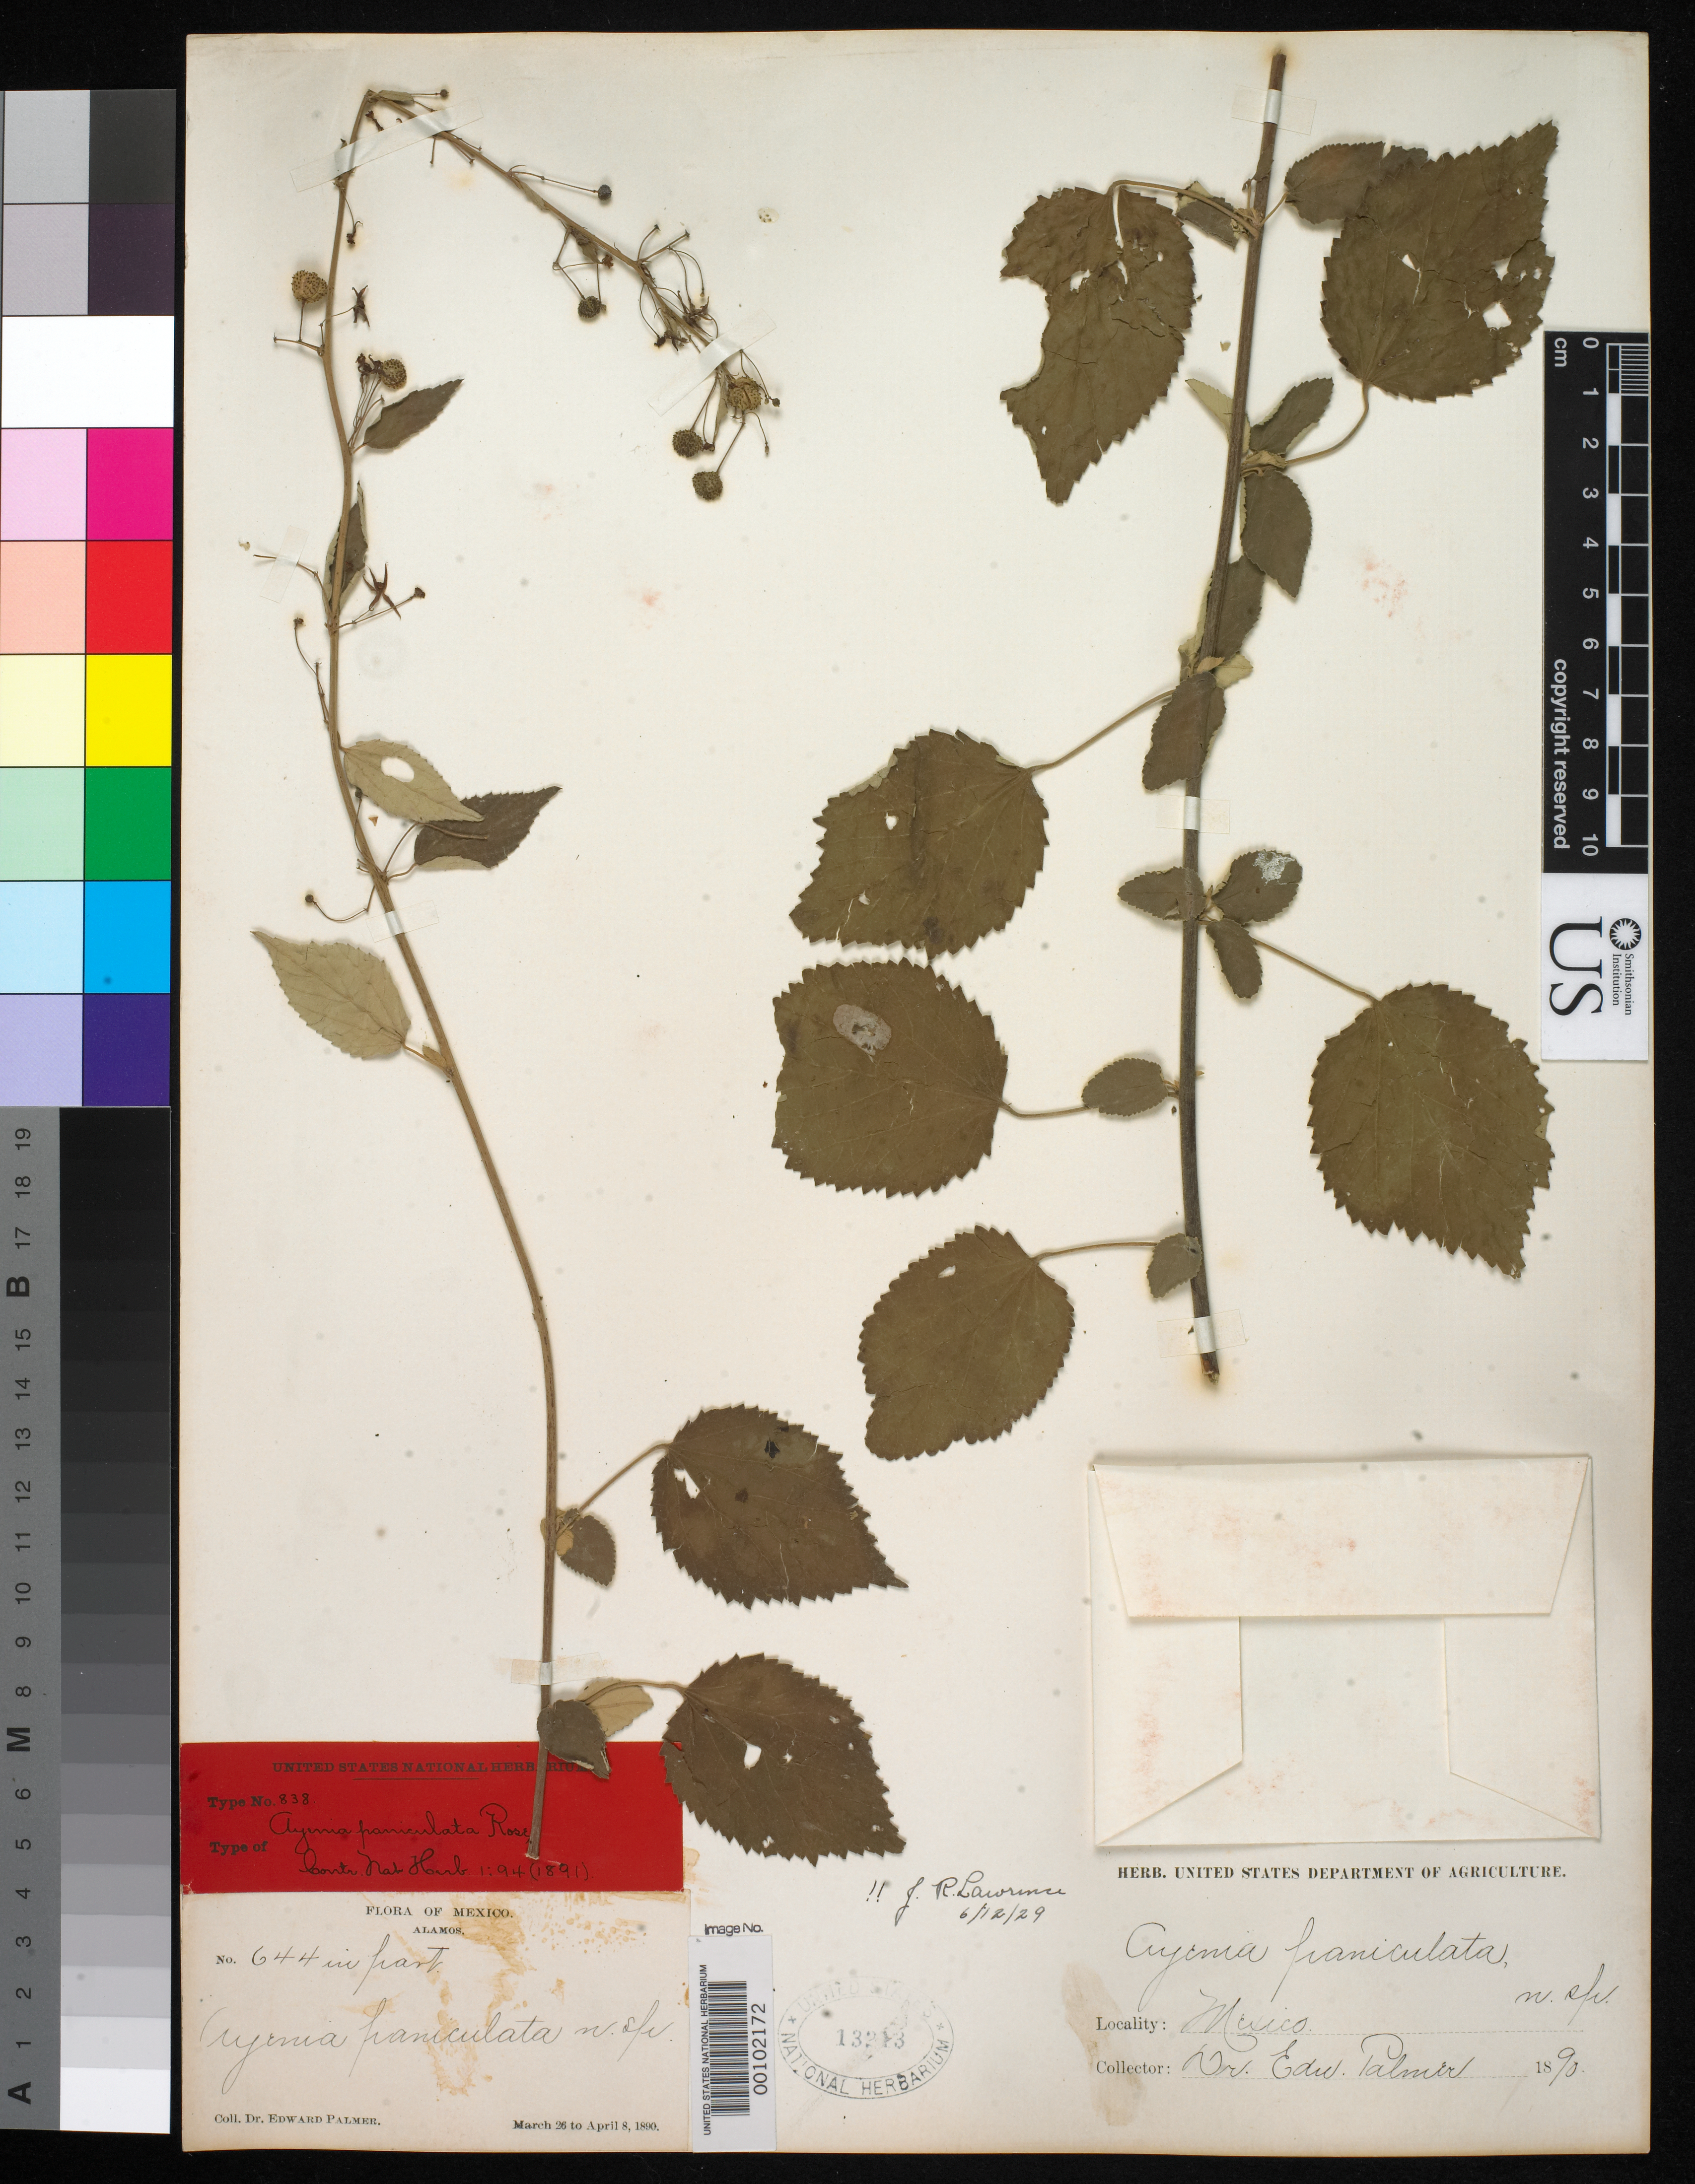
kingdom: Plantae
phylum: Tracheophyta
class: Magnoliopsida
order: Malvales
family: Malvaceae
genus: Ayenia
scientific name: Ayenia paniculata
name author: Rose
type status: Type Collection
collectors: E. Palmer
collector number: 838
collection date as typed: March 26 to April 8, 1890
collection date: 1890-03-26/1890-04-08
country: Mexico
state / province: Sonora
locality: Alamos.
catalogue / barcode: US 13213